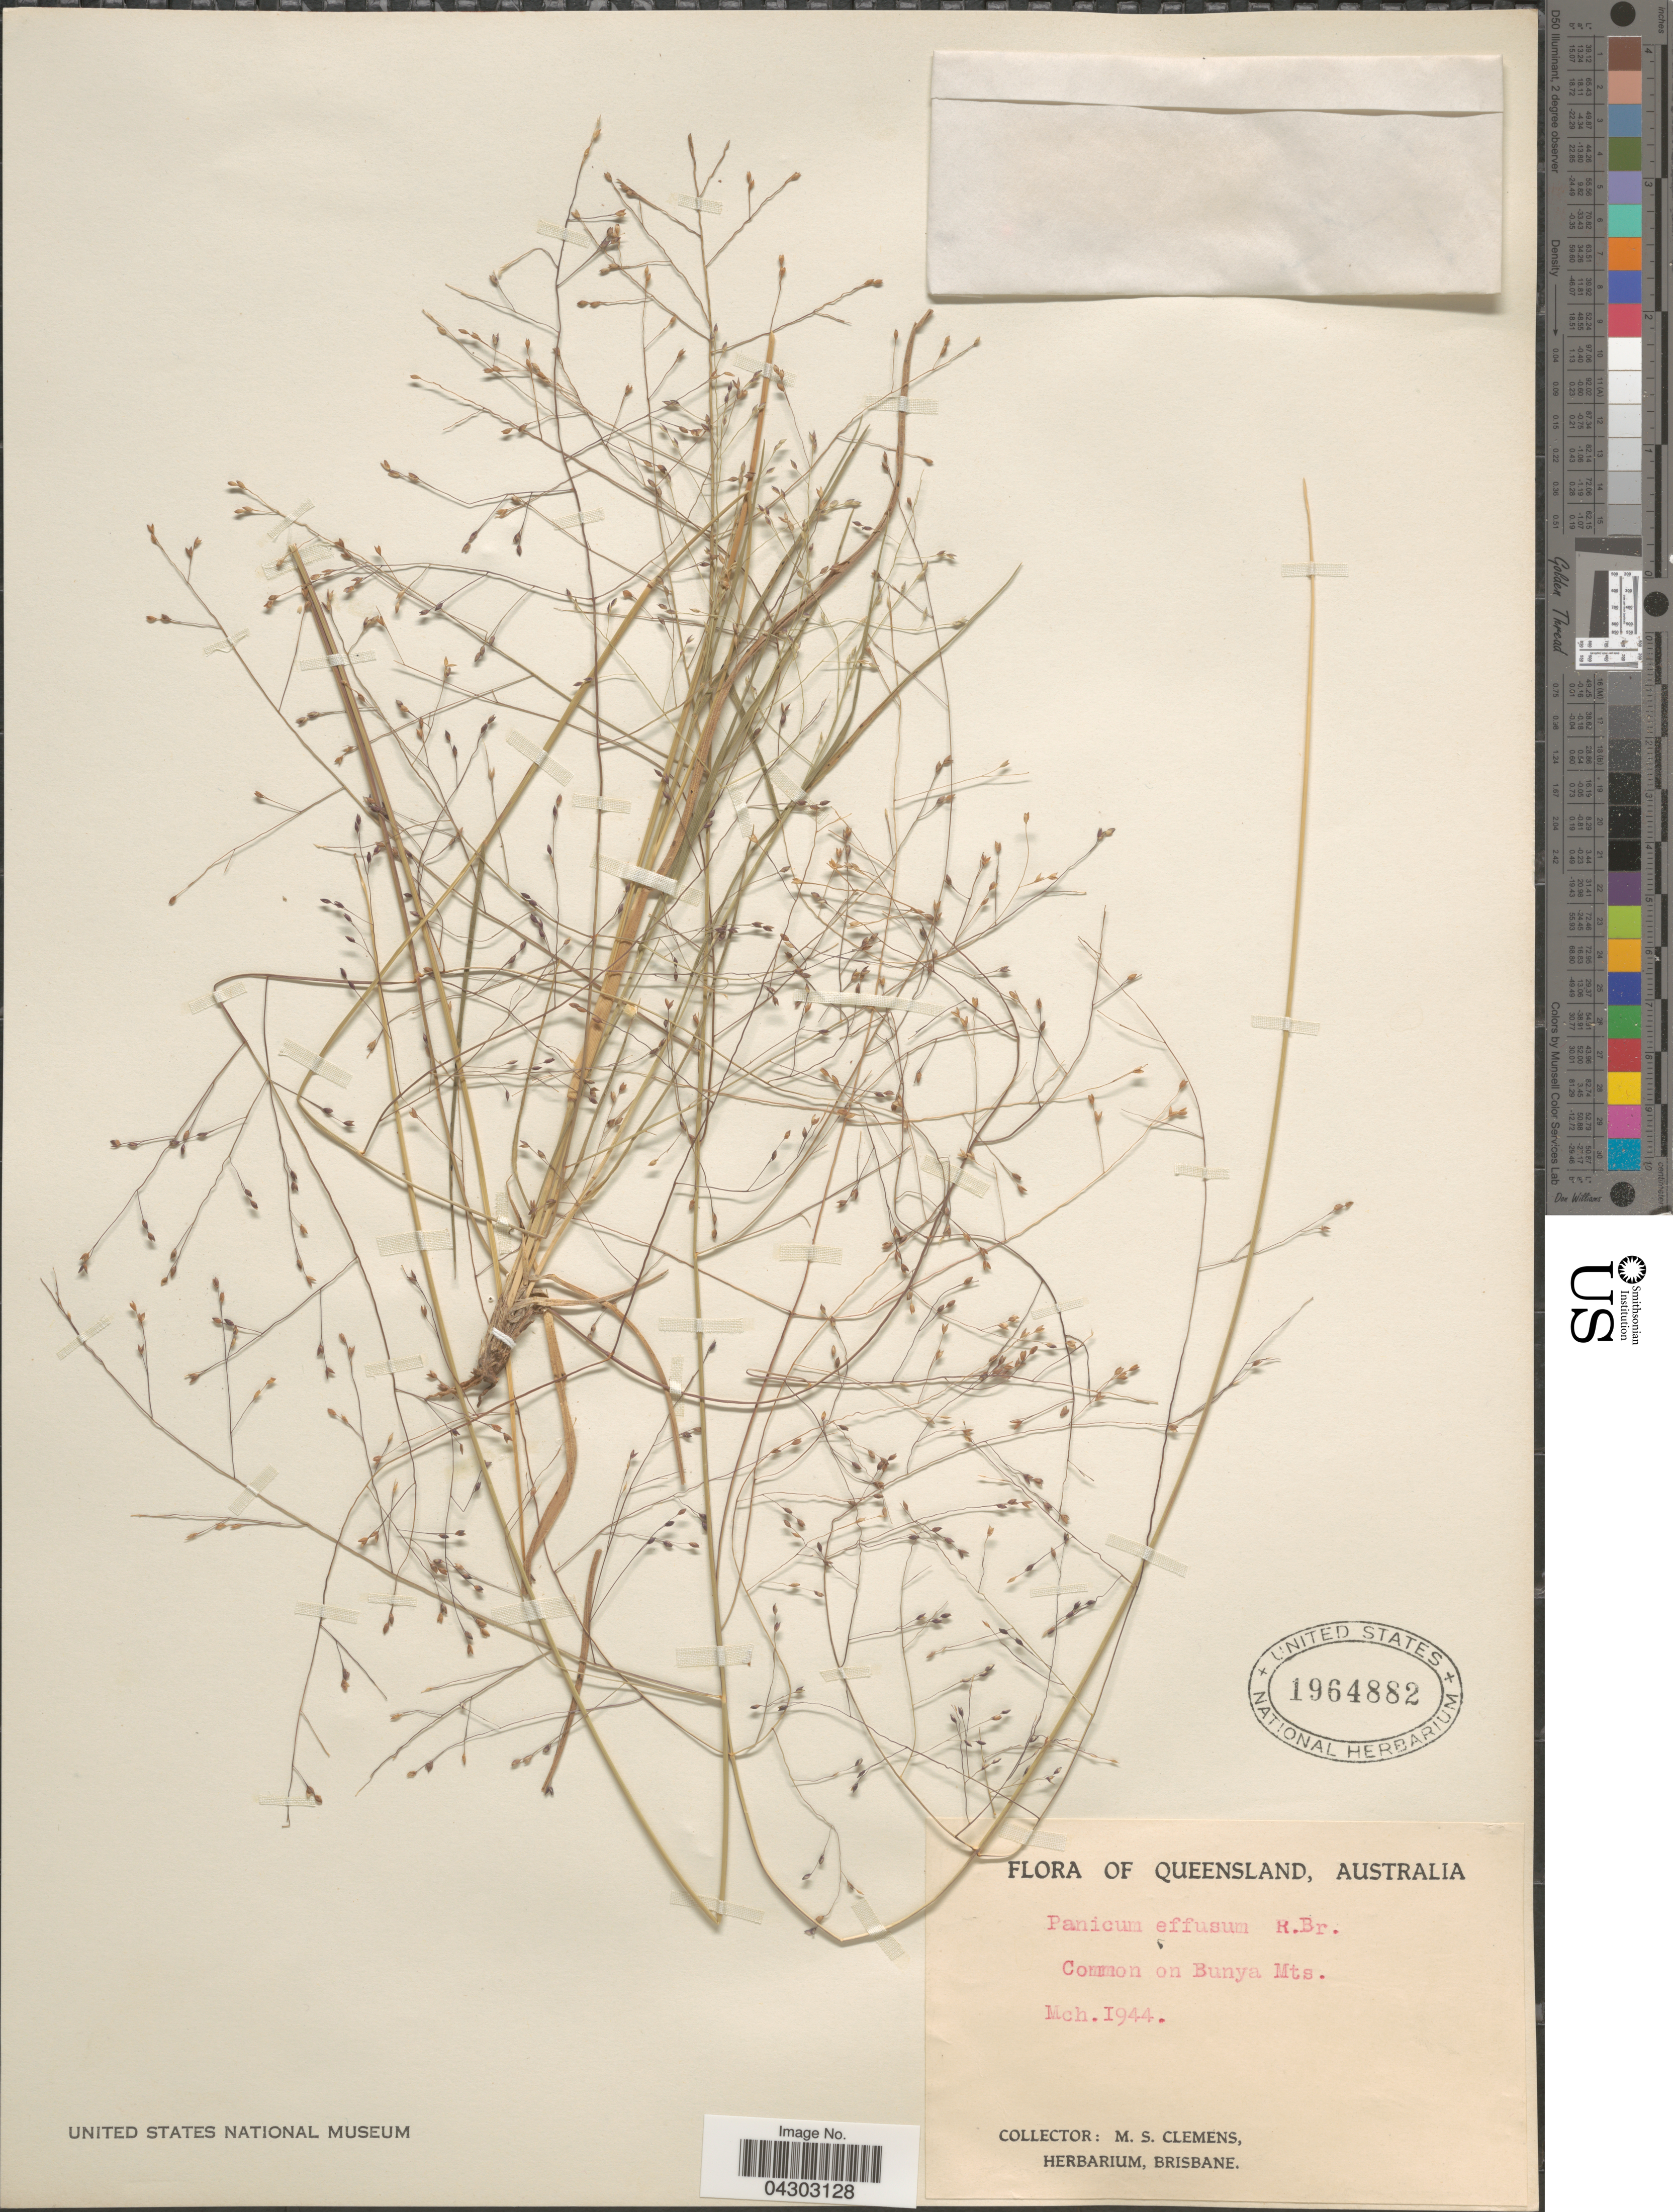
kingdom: Plantae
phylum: Tracheophyta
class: Liliopsida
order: Poales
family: Poaceae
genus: Panicum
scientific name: Panicum effusum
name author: R. Br.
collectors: M. S. Clemens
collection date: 1944-03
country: Australia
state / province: Queensland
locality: Common on Bunya Mts.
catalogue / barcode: US 1964882